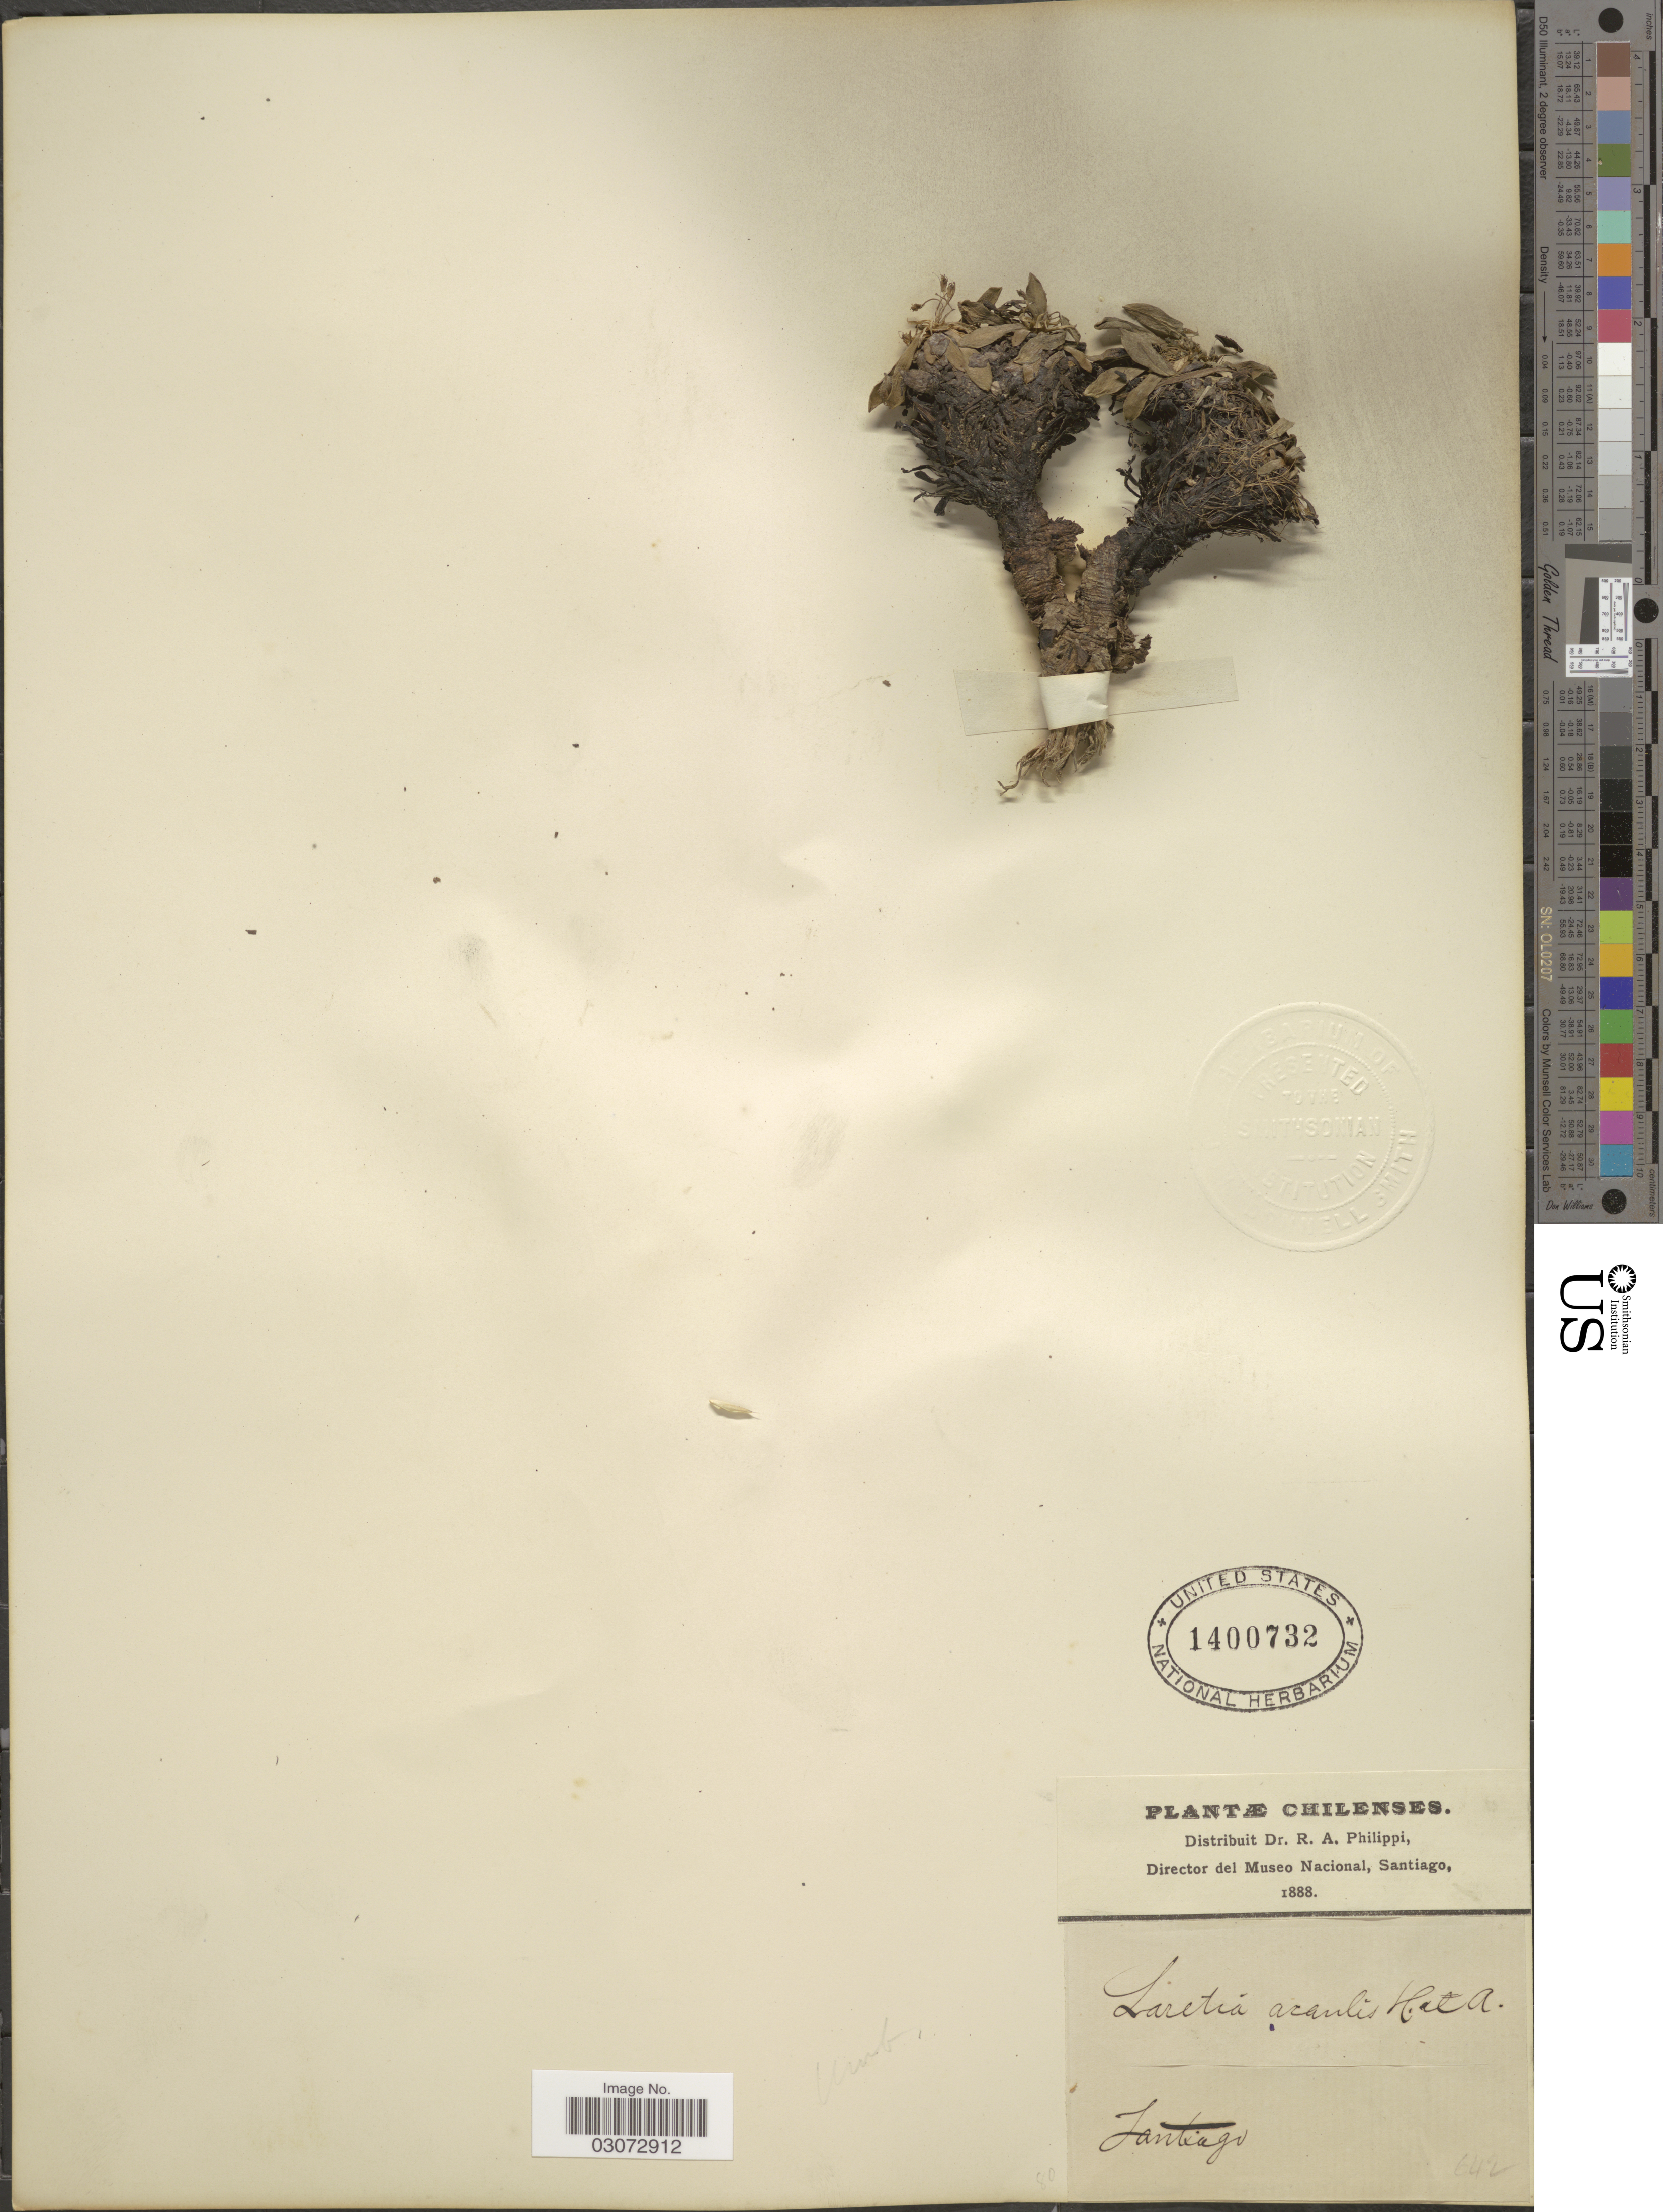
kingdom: Plantae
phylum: Tracheophyta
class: Magnoliopsida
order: Apiales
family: Apiaceae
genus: Laretia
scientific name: Laretia acaulis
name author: (Cav.) Gillies & Hook.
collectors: ex. herb. R.A. Philippi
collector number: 642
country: Chile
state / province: Región Metropolitana (RM)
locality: Santiago.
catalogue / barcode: US 1400732